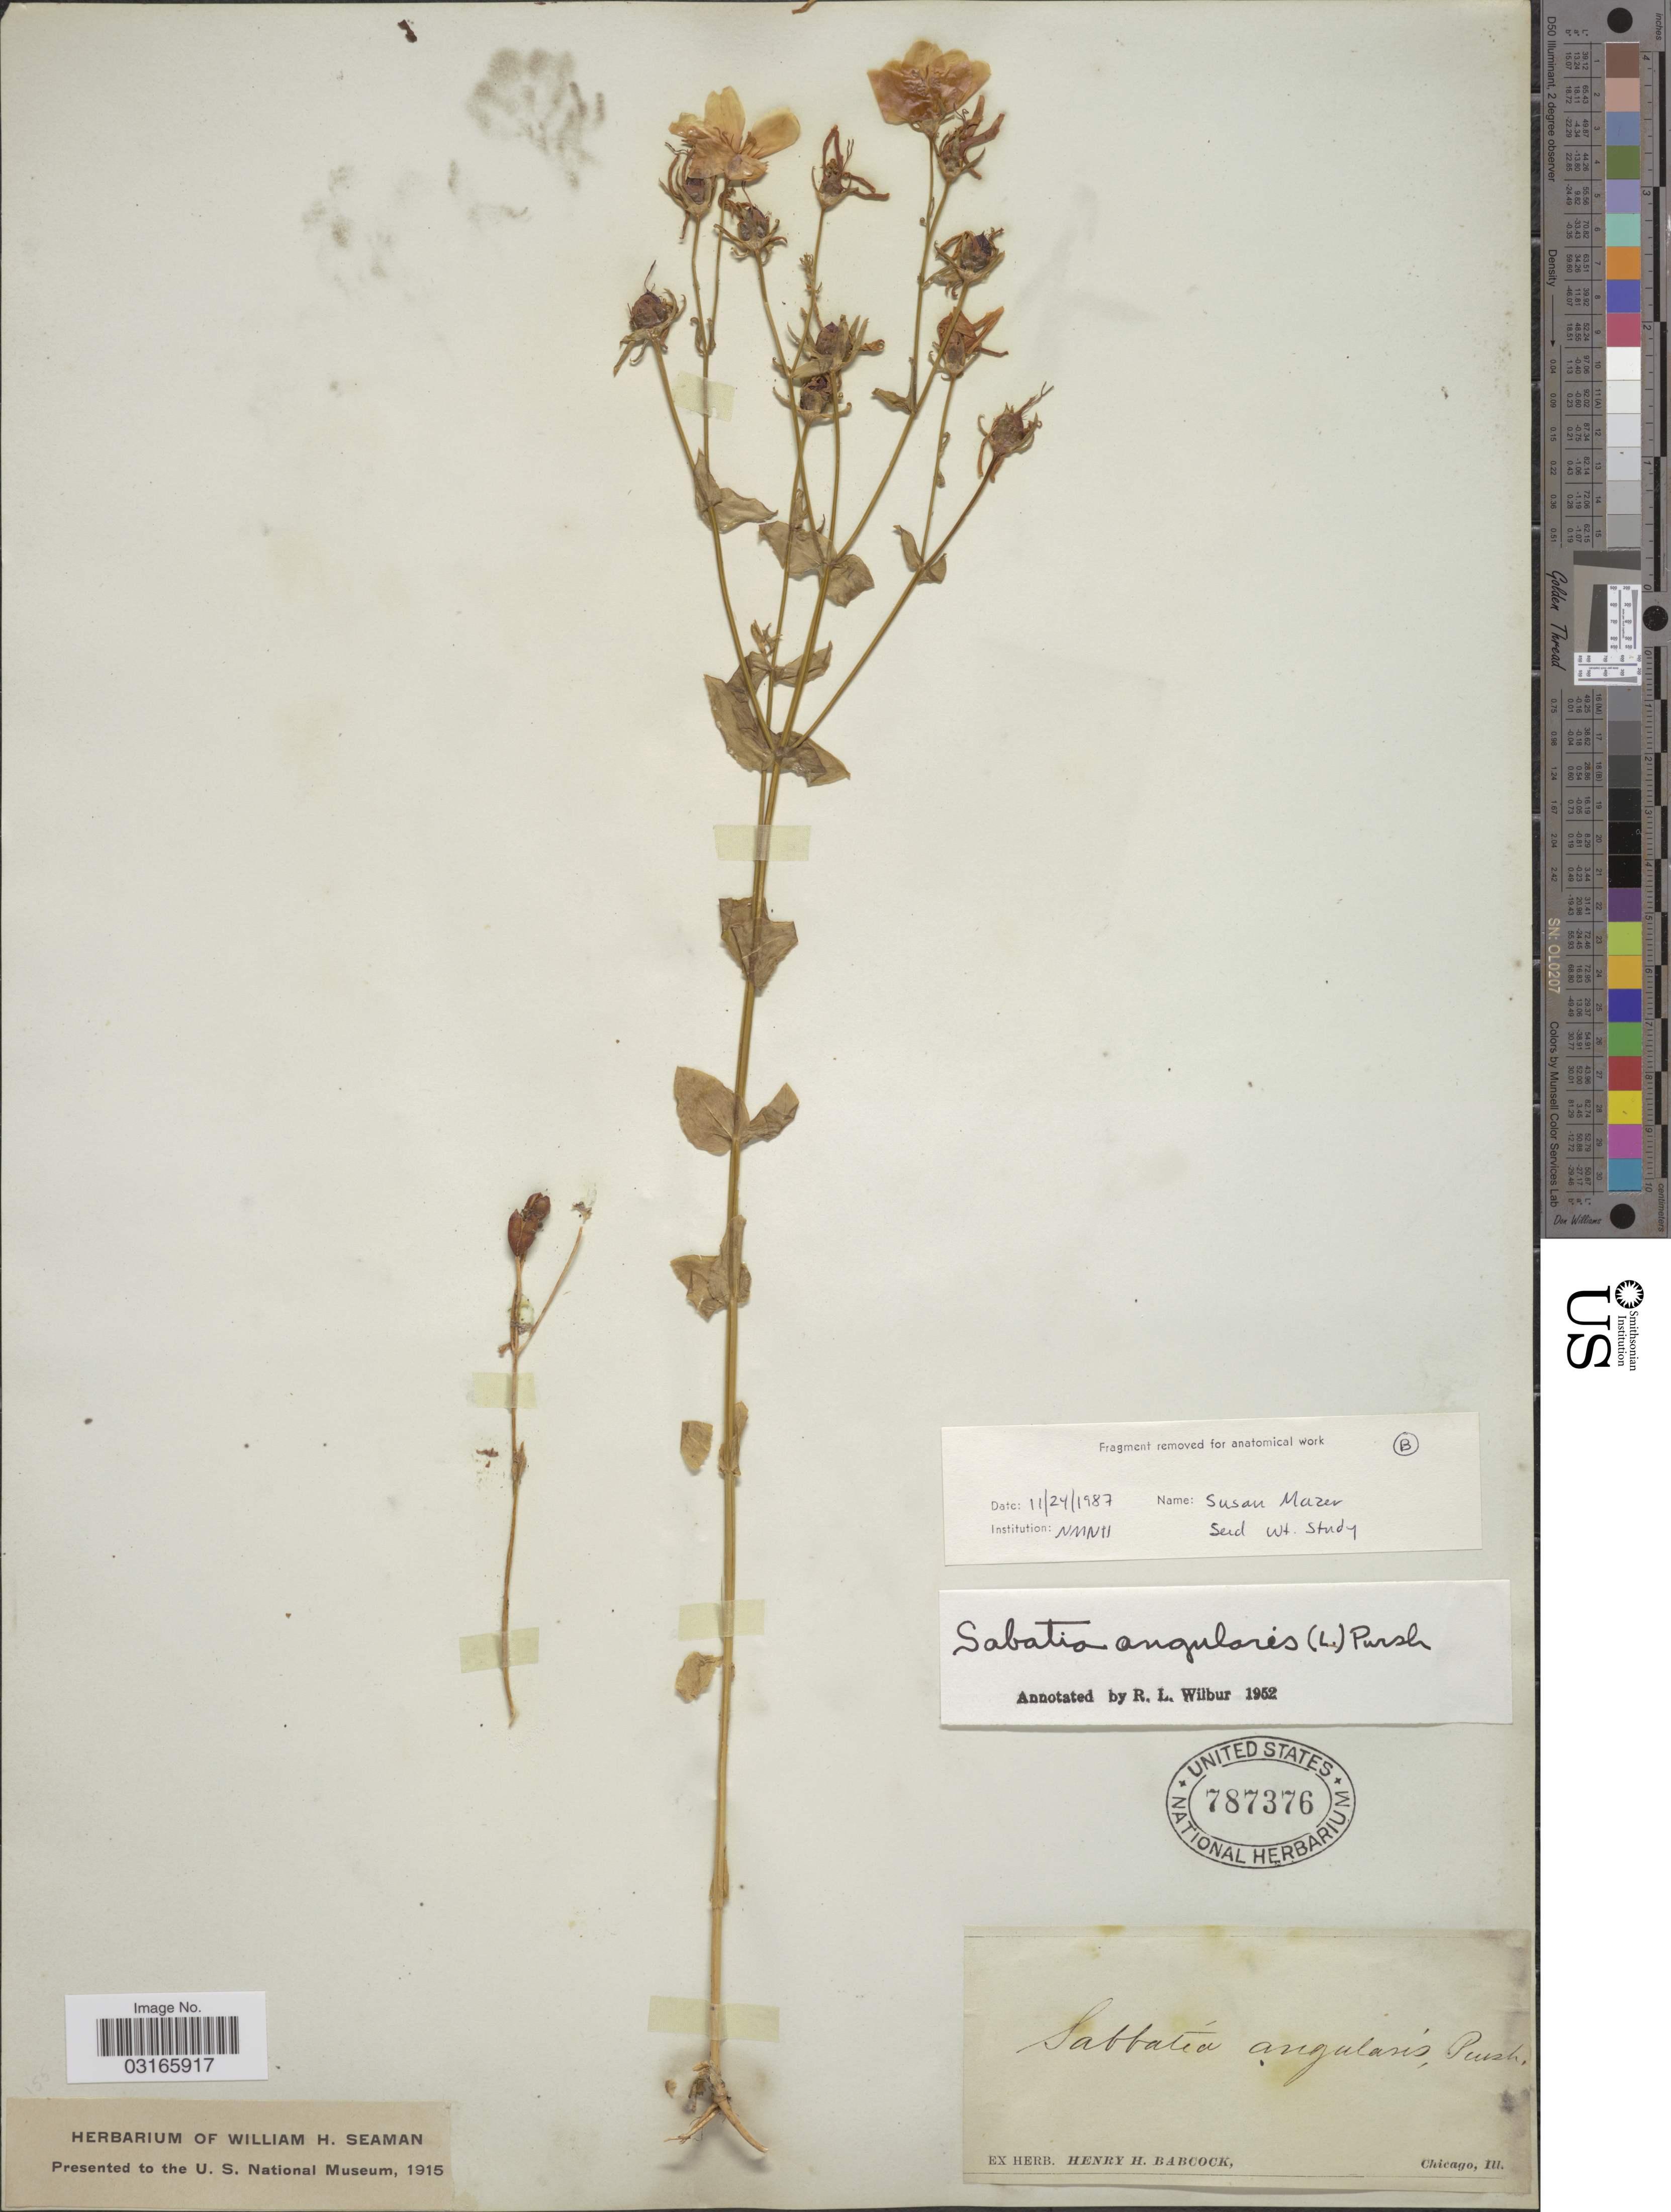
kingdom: Plantae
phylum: Tracheophyta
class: Magnoliopsida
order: Gentianales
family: Gentianaceae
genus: Sabatia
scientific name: Sabatia angularis (L.) Pursh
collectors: ex herb. Henry Homes Babcock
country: United States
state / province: Illinois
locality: Chicago.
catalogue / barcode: US 787376